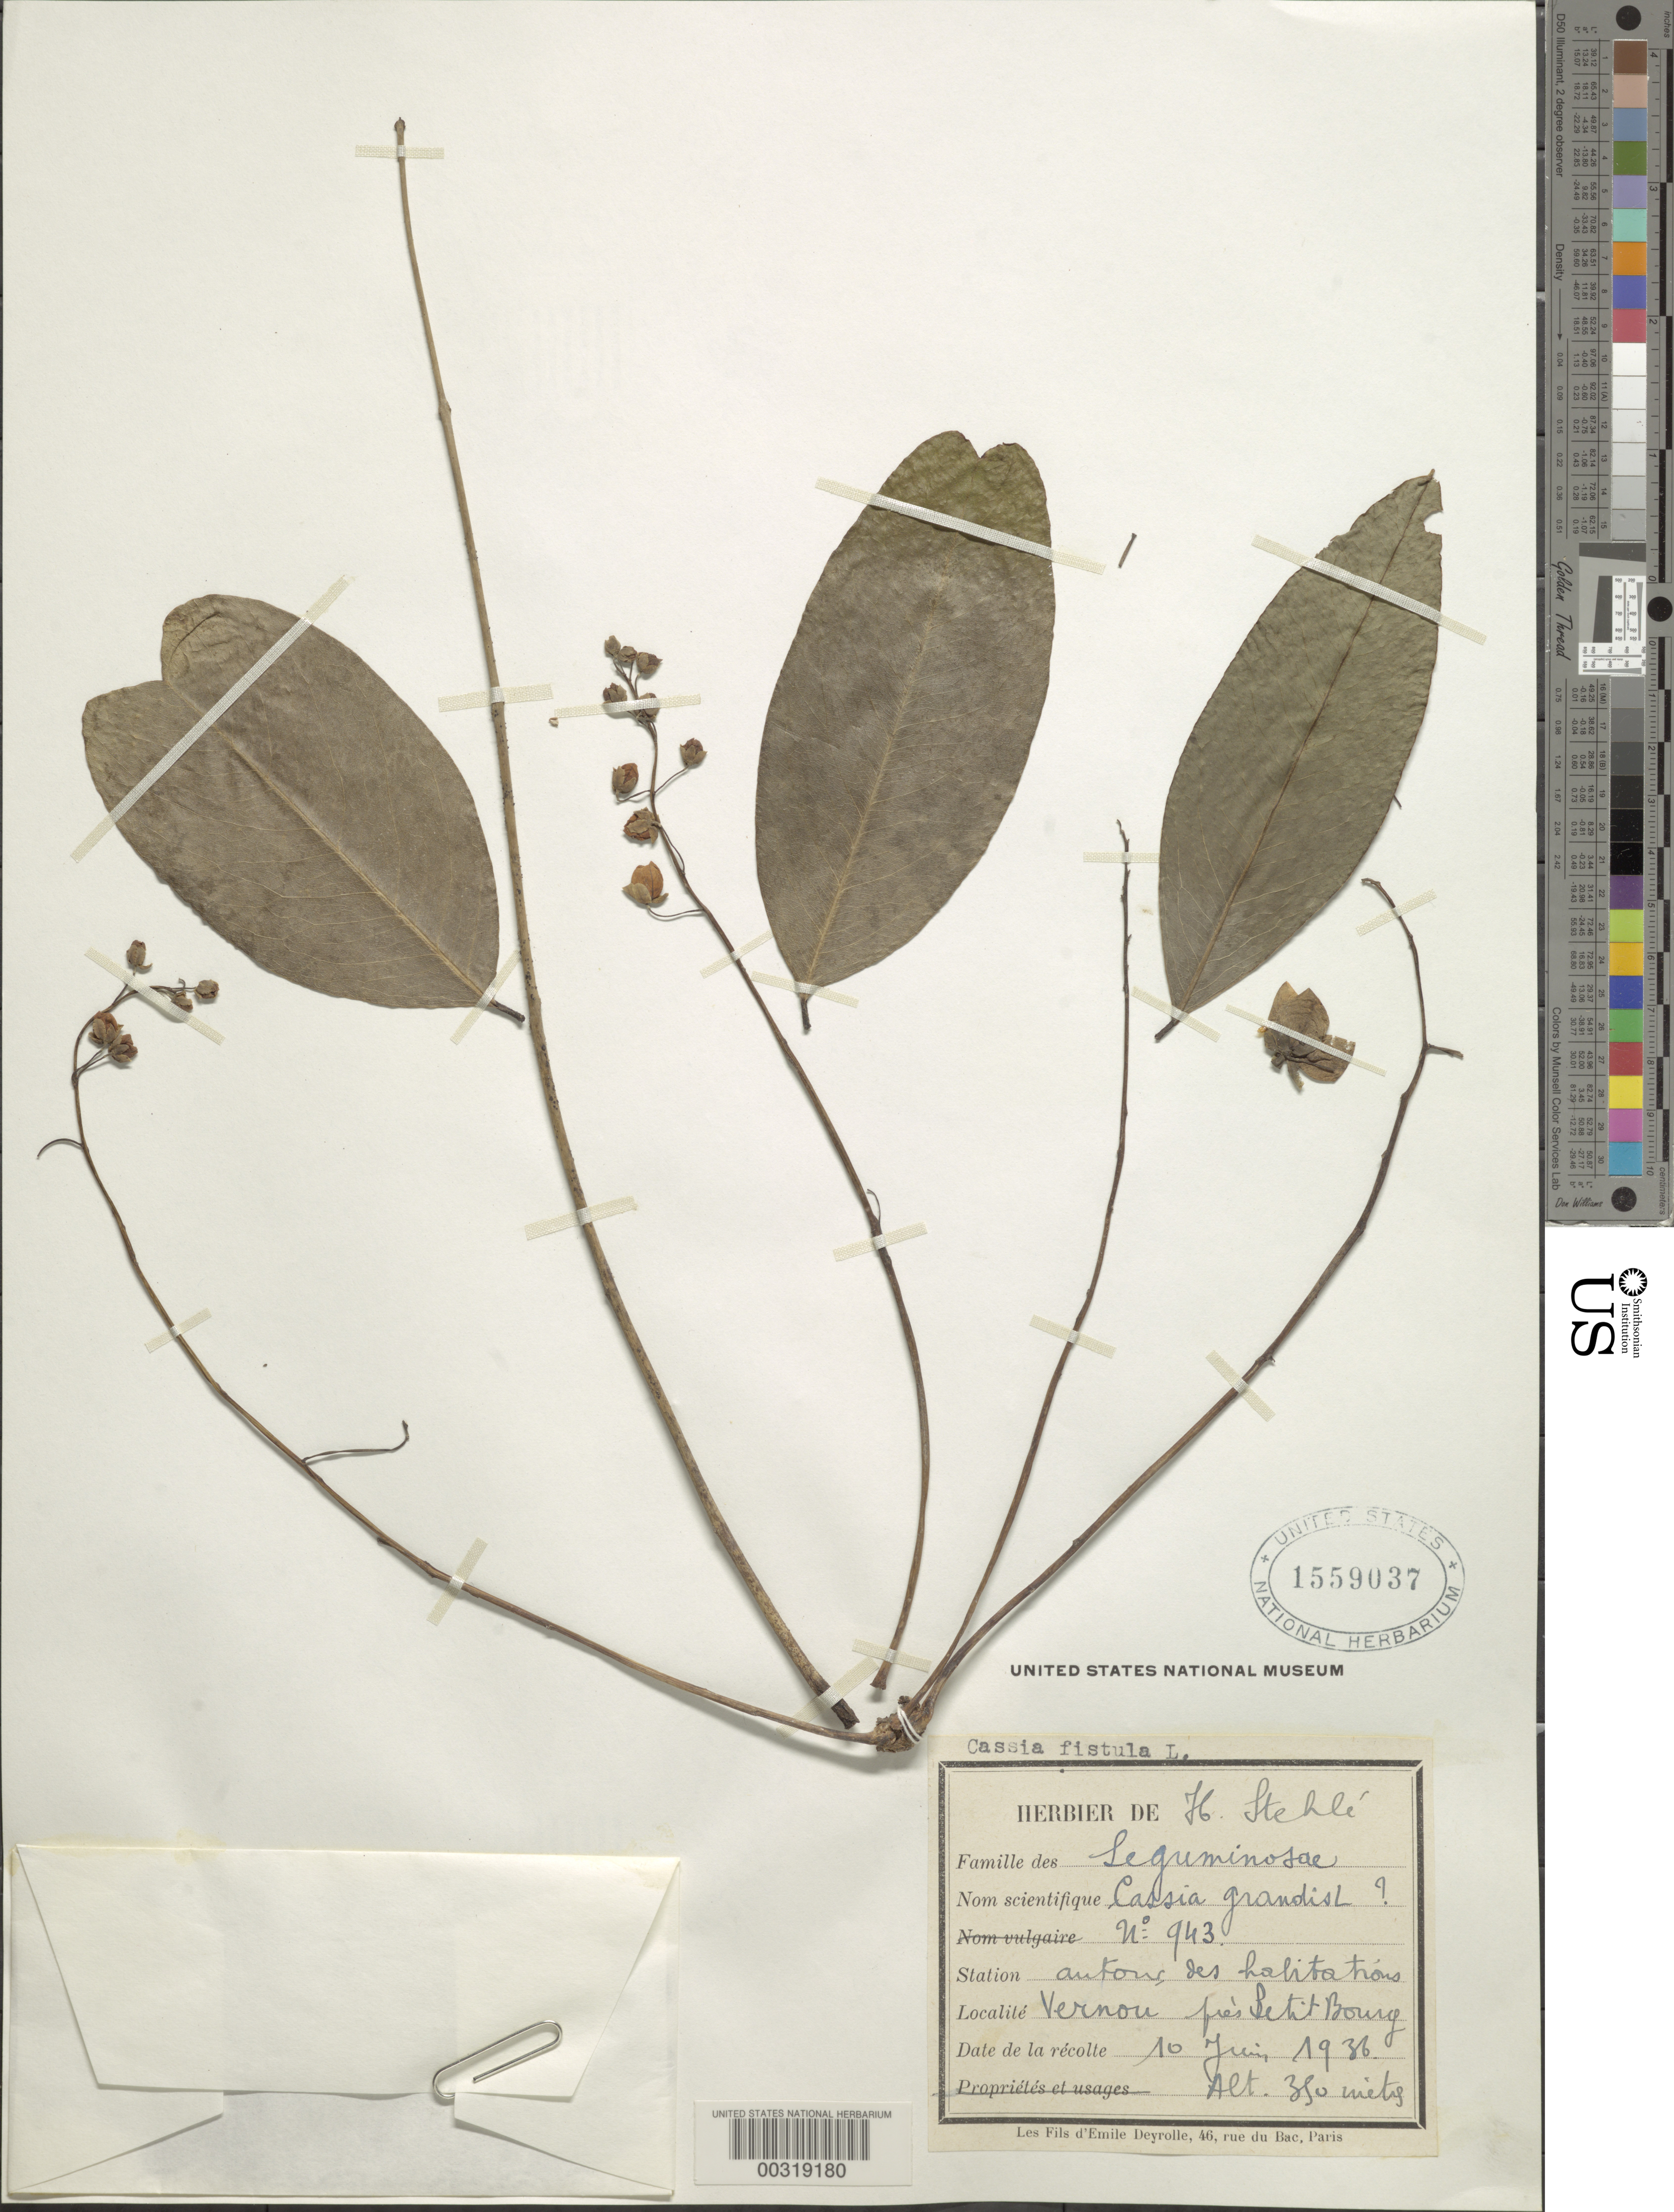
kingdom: Plantae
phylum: Tracheophyta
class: Magnoliopsida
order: Fabales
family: Fabaceae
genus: Cassia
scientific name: Cassia fistula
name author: L.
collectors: H. Stehlé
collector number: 943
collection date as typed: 10 Jun 1936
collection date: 1936-06-10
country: Guadeloupe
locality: Vernou pres Petit Bourg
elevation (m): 350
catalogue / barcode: US 1559037